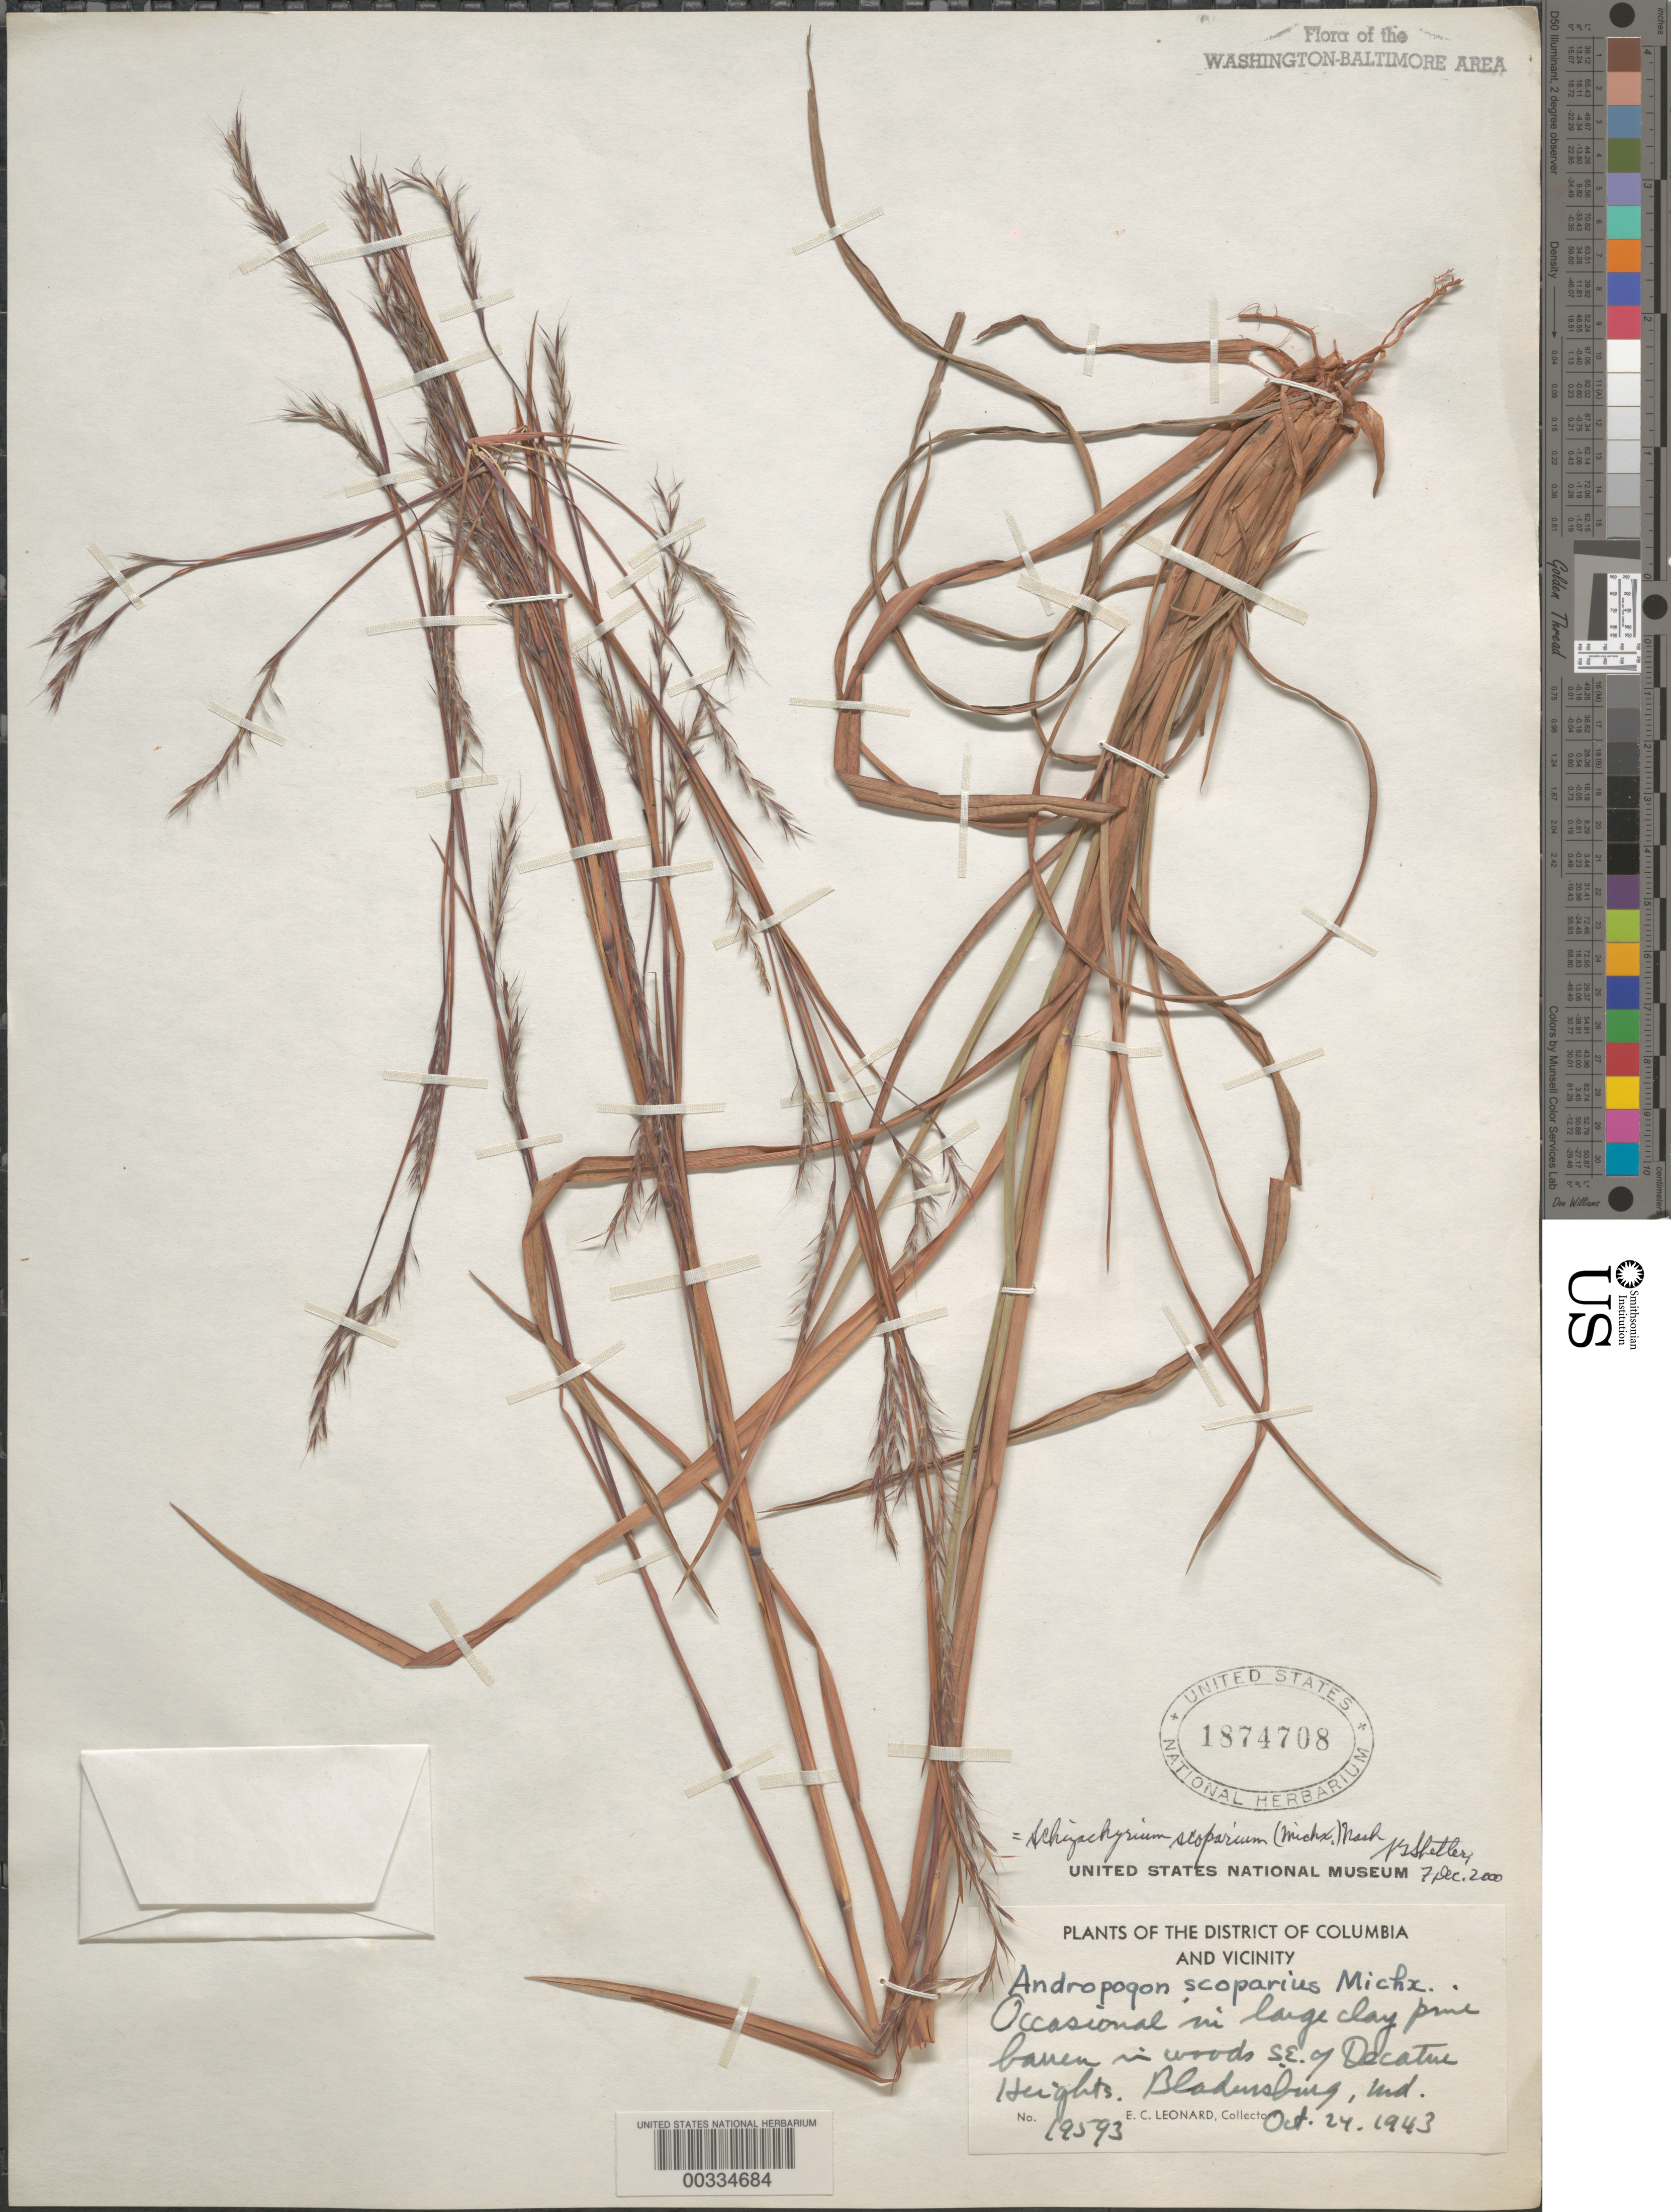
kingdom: Plantae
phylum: Tracheophyta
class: Liliopsida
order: Poales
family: Poaceae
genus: Schizachyrium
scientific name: Schizachyrium scoparium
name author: (Michx.) Nash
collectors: E. C. Leonard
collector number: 19593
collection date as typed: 24 Oct 1943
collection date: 1943-10-24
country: United States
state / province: Maryland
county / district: Prince George's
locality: Southeast of Decatur Heights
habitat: In woods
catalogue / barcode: US 1874708